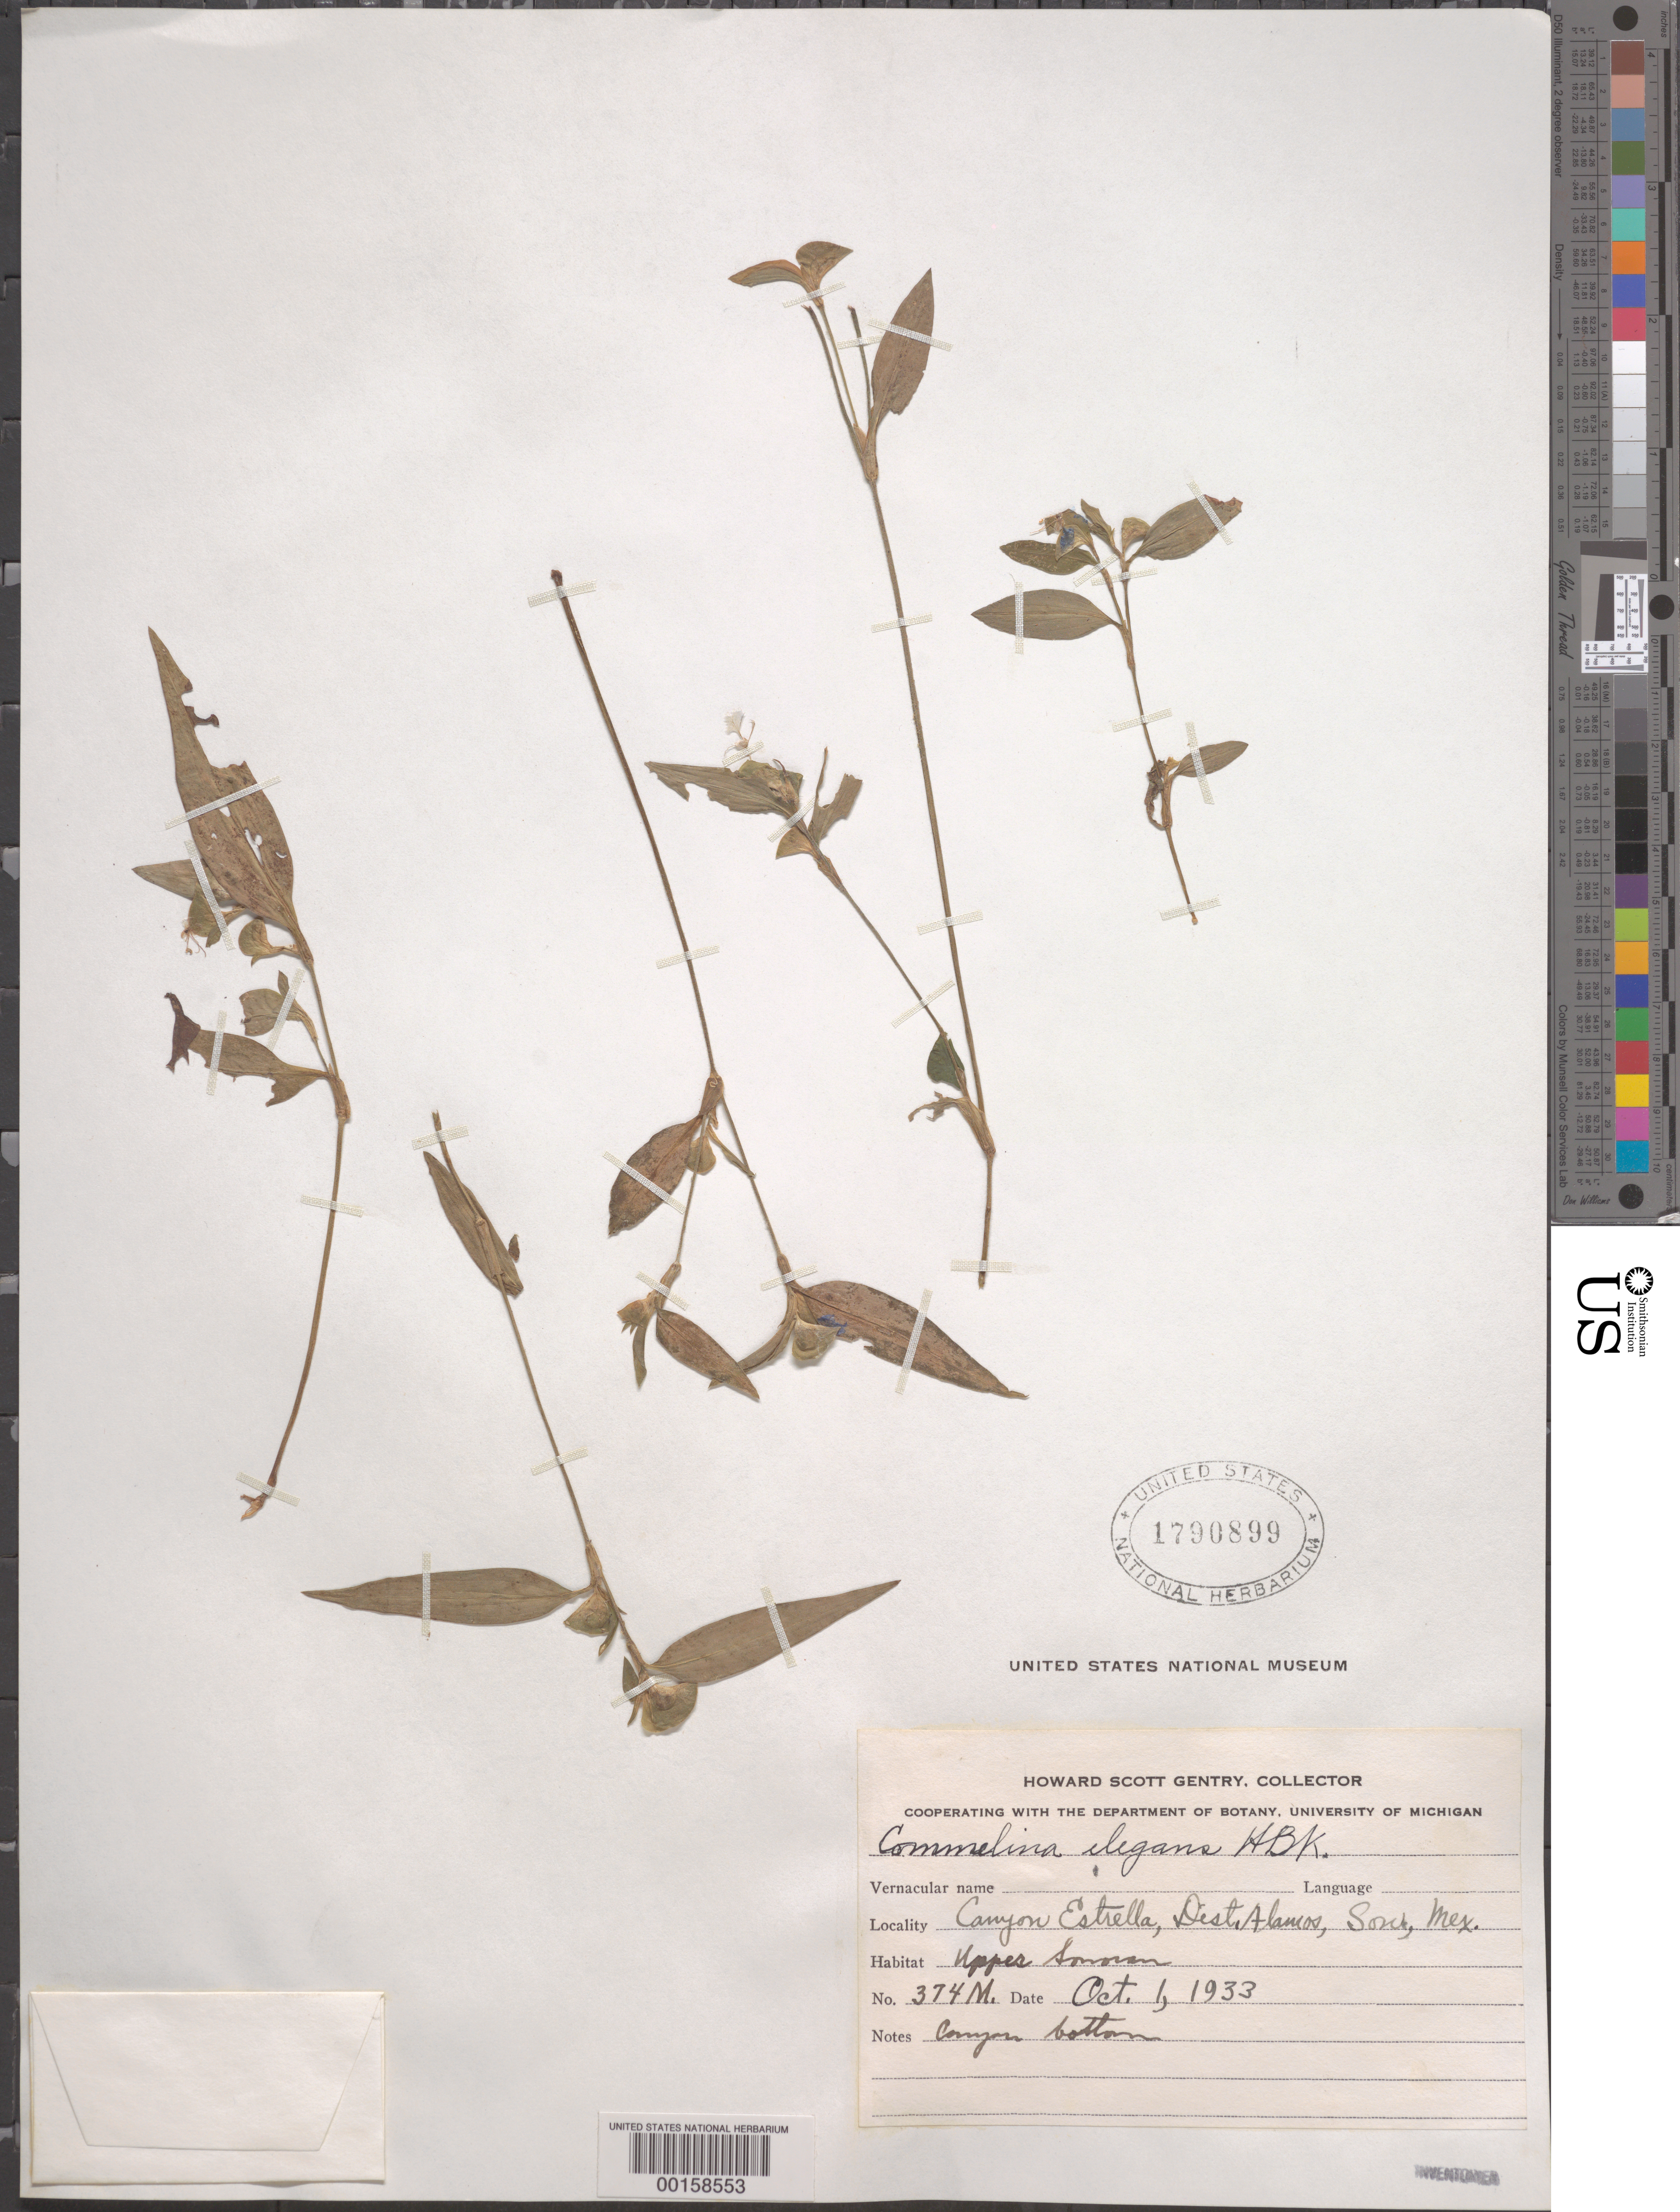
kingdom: Plantae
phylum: Tracheophyta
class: Liliopsida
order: Commelinales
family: Commelinaceae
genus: Commelina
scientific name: Commelina erecta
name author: L.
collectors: H. S. Gentry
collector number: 374m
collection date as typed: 01 Oct 1933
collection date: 1933-10-01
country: Mexico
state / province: Sonora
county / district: Alamos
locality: Canyon estrella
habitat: Canyon bottom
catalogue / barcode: US 1790899